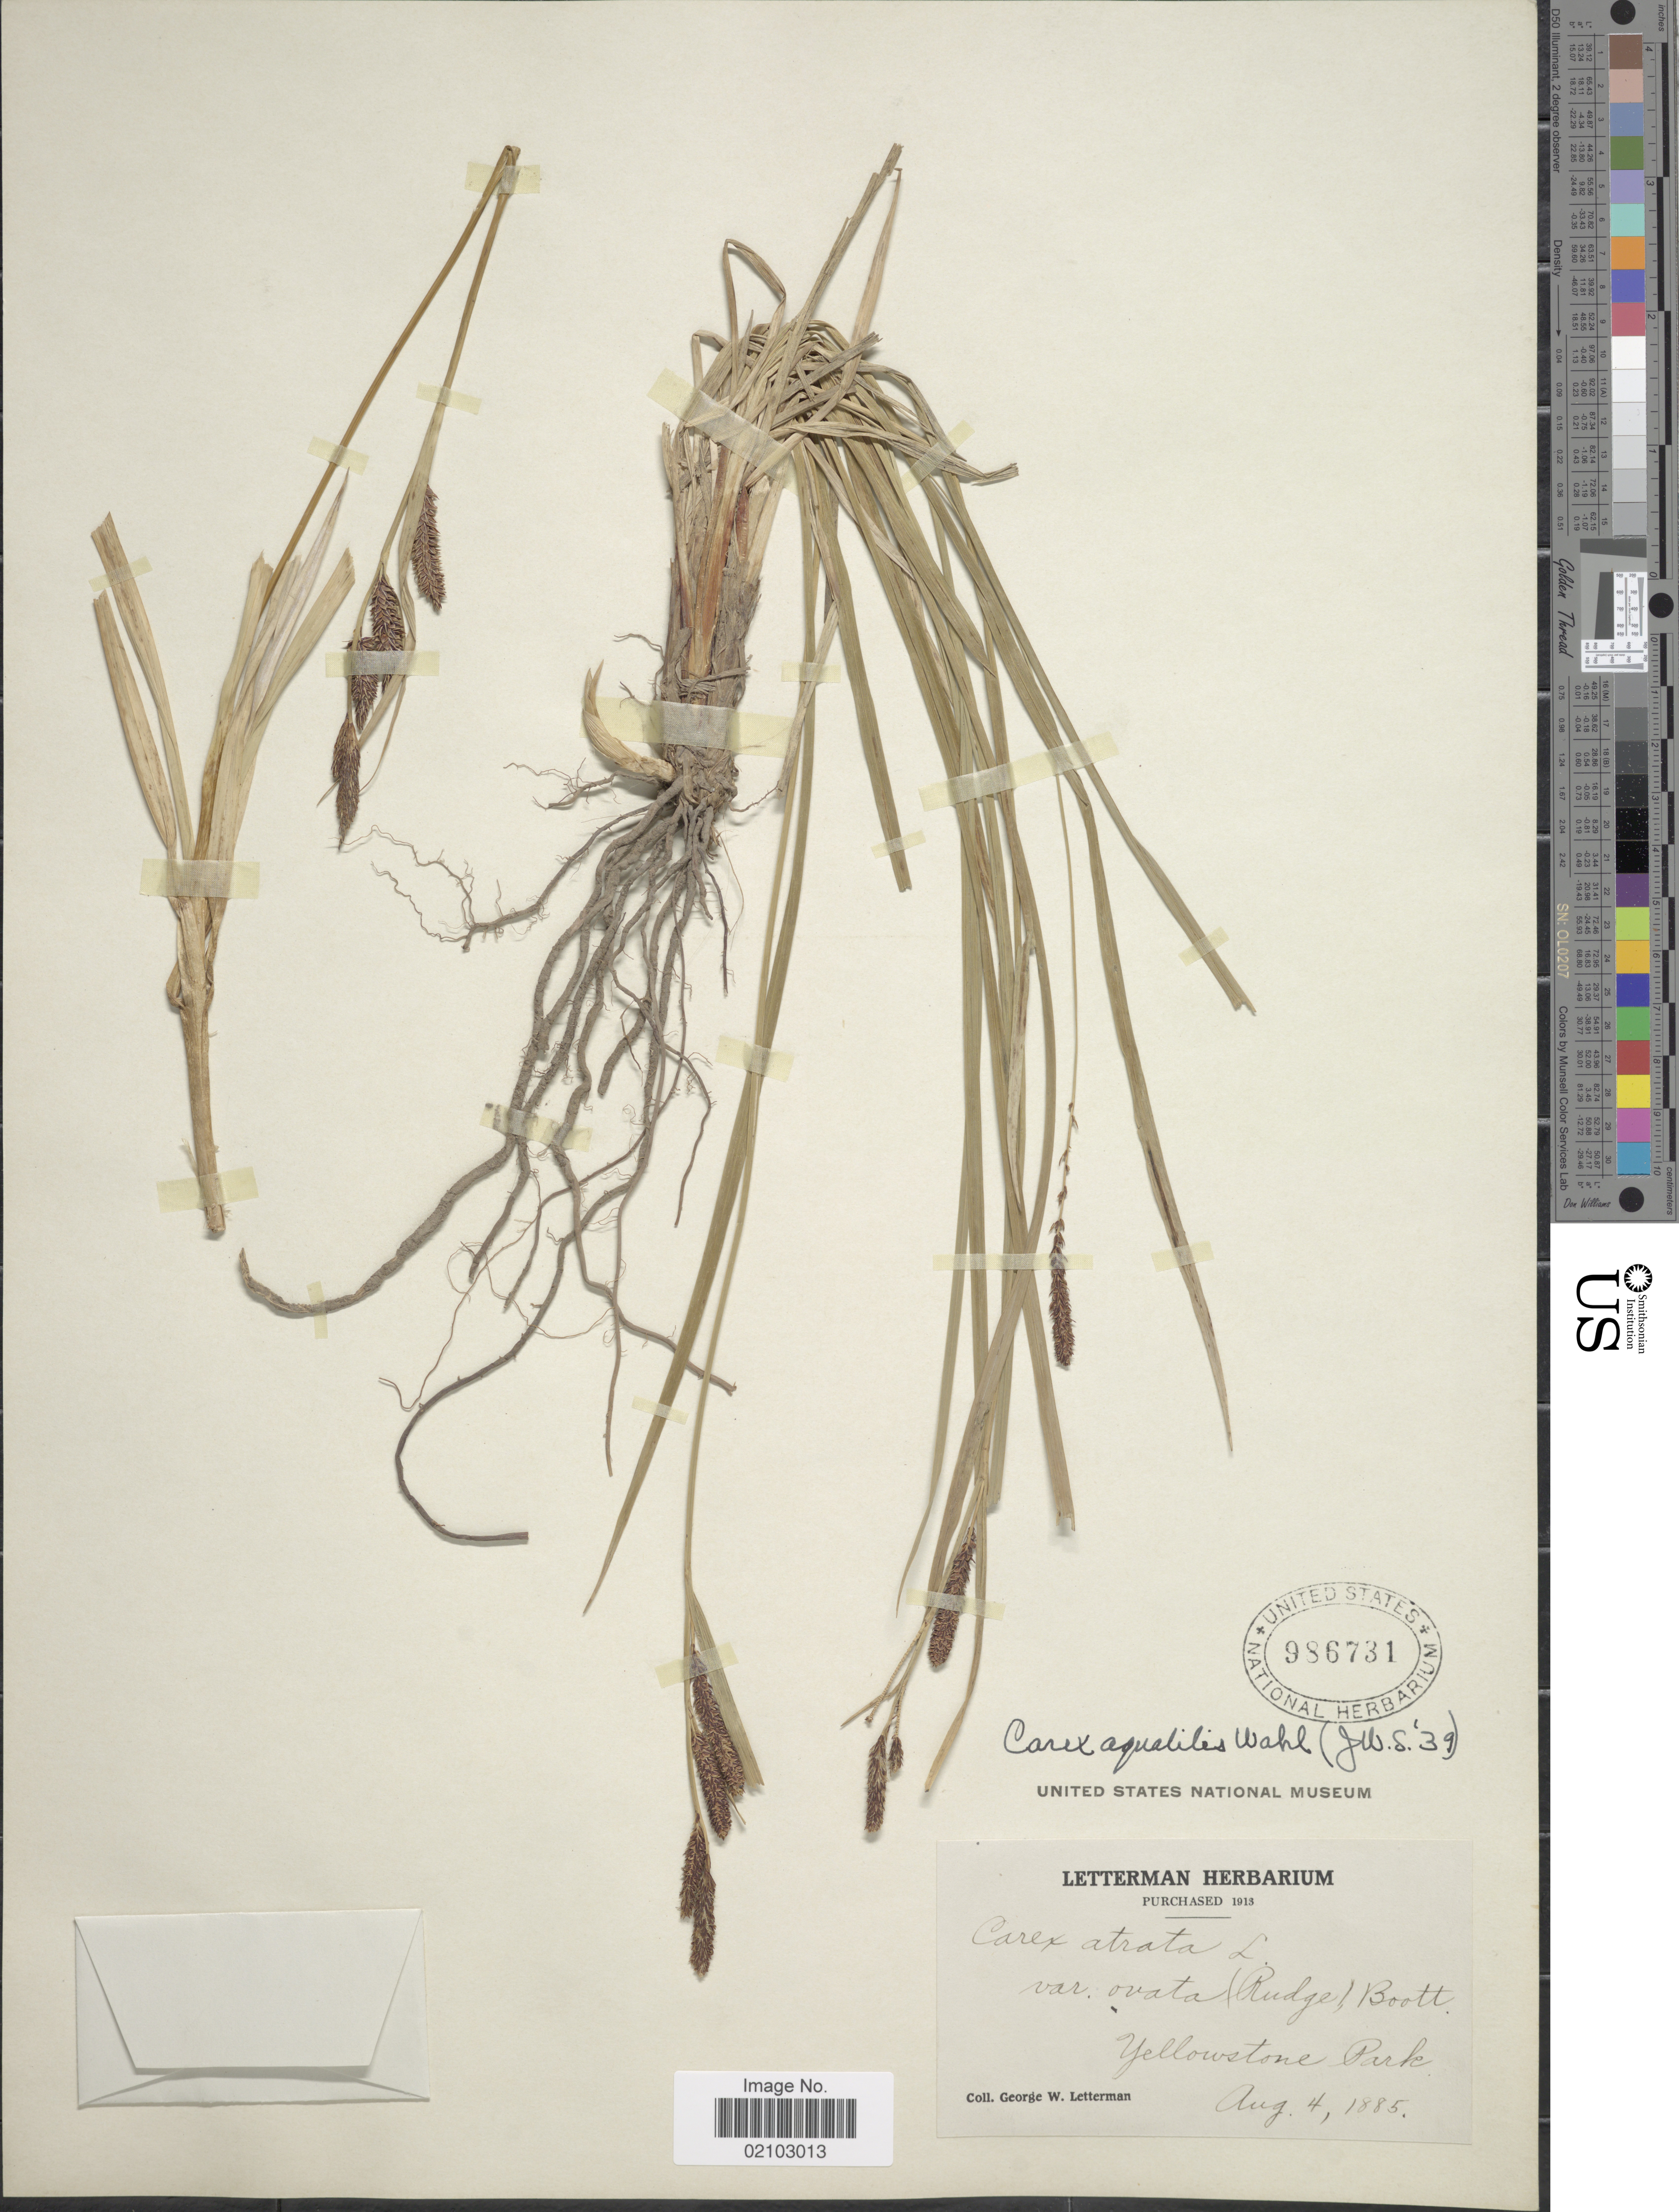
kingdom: Plantae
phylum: Tracheophyta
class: Liliopsida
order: Poales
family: Cyperaceae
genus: Carex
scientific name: Carex aquatilis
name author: Wahlenb.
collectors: G. W. Letterman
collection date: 1885-08-04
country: United States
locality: Yellowstone Park.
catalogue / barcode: US 986731